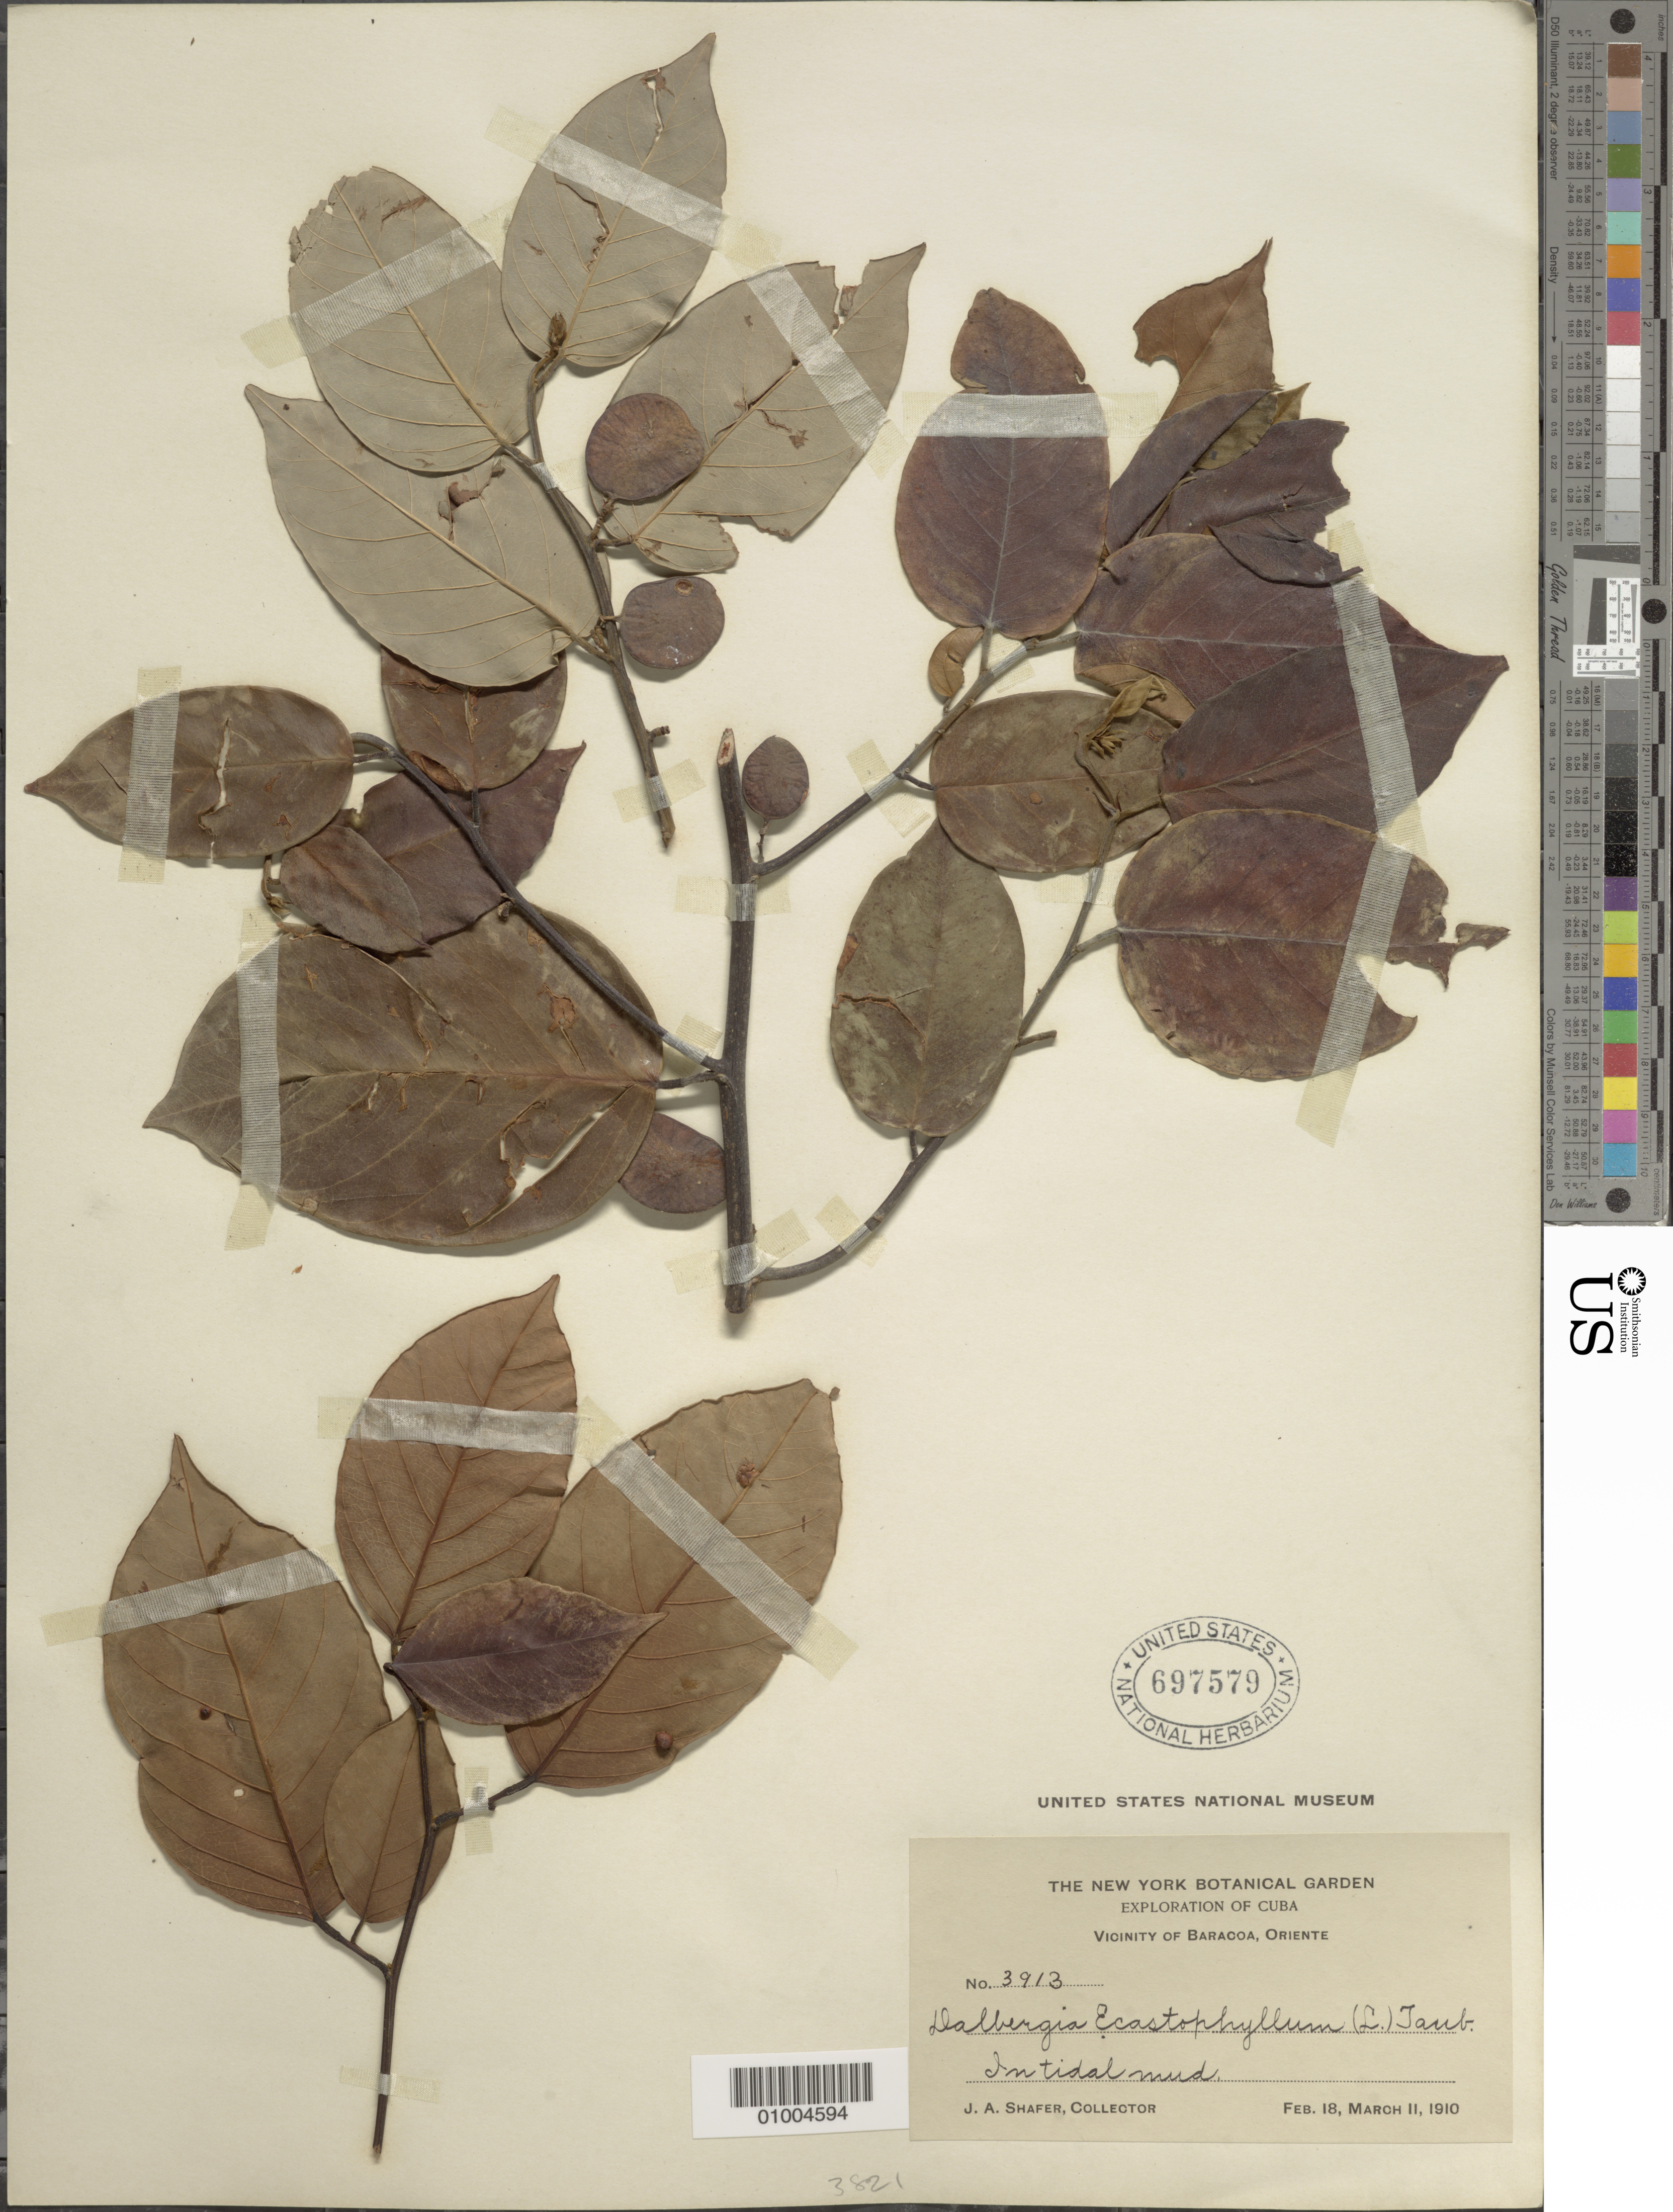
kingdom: Plantae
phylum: Tracheophyta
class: Magnoliopsida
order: Fabales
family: Fabaceae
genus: Dalbergia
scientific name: Dalbergia ecastaphyllum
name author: (L.) Taub.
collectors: J. A. Shafer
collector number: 3913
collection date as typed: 18 Feb 1910 and 11 Mar 1910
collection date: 1910-02-18,1910-03-11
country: Cuba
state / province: Oriente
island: Cuba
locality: In tidal mud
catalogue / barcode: US 697579